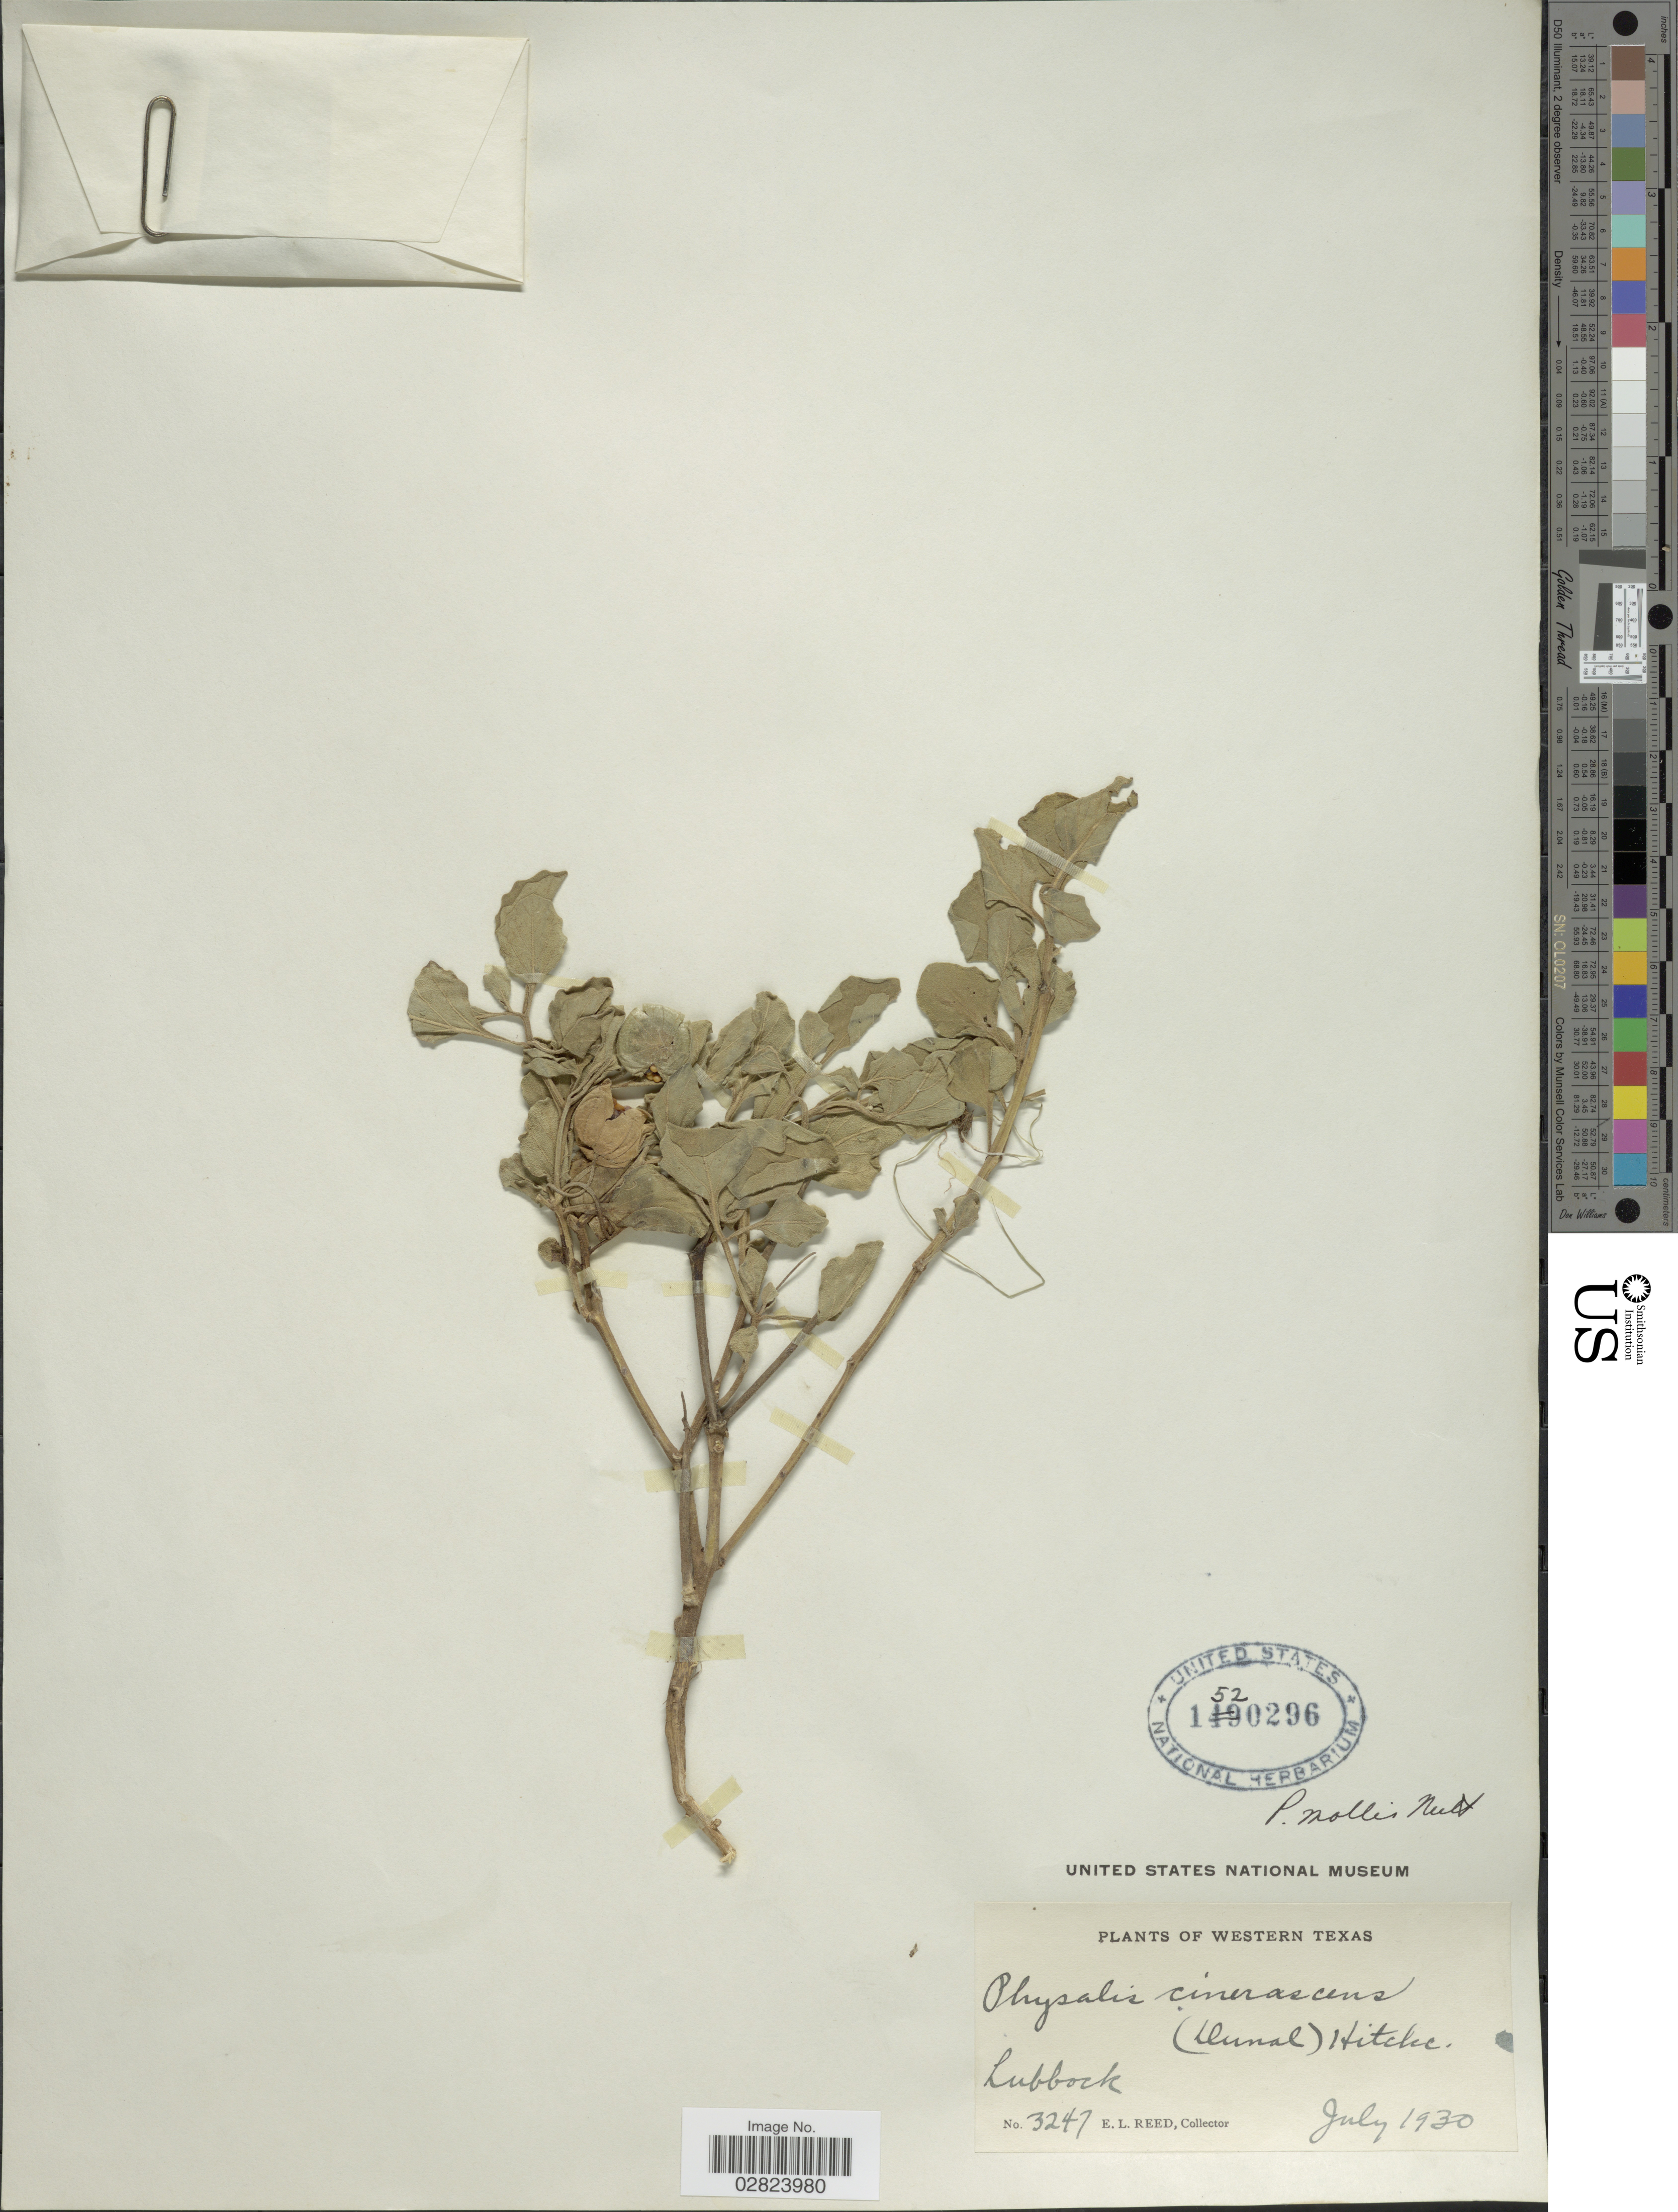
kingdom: Plantae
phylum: Tracheophyta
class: Magnoliopsida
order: Solanales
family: Solanaceae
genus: Physalis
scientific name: Physalis mollis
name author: Nutt.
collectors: E. Reed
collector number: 3247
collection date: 1930-07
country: United States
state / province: Texas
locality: Western Texas. Lubbock.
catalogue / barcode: US 1520296